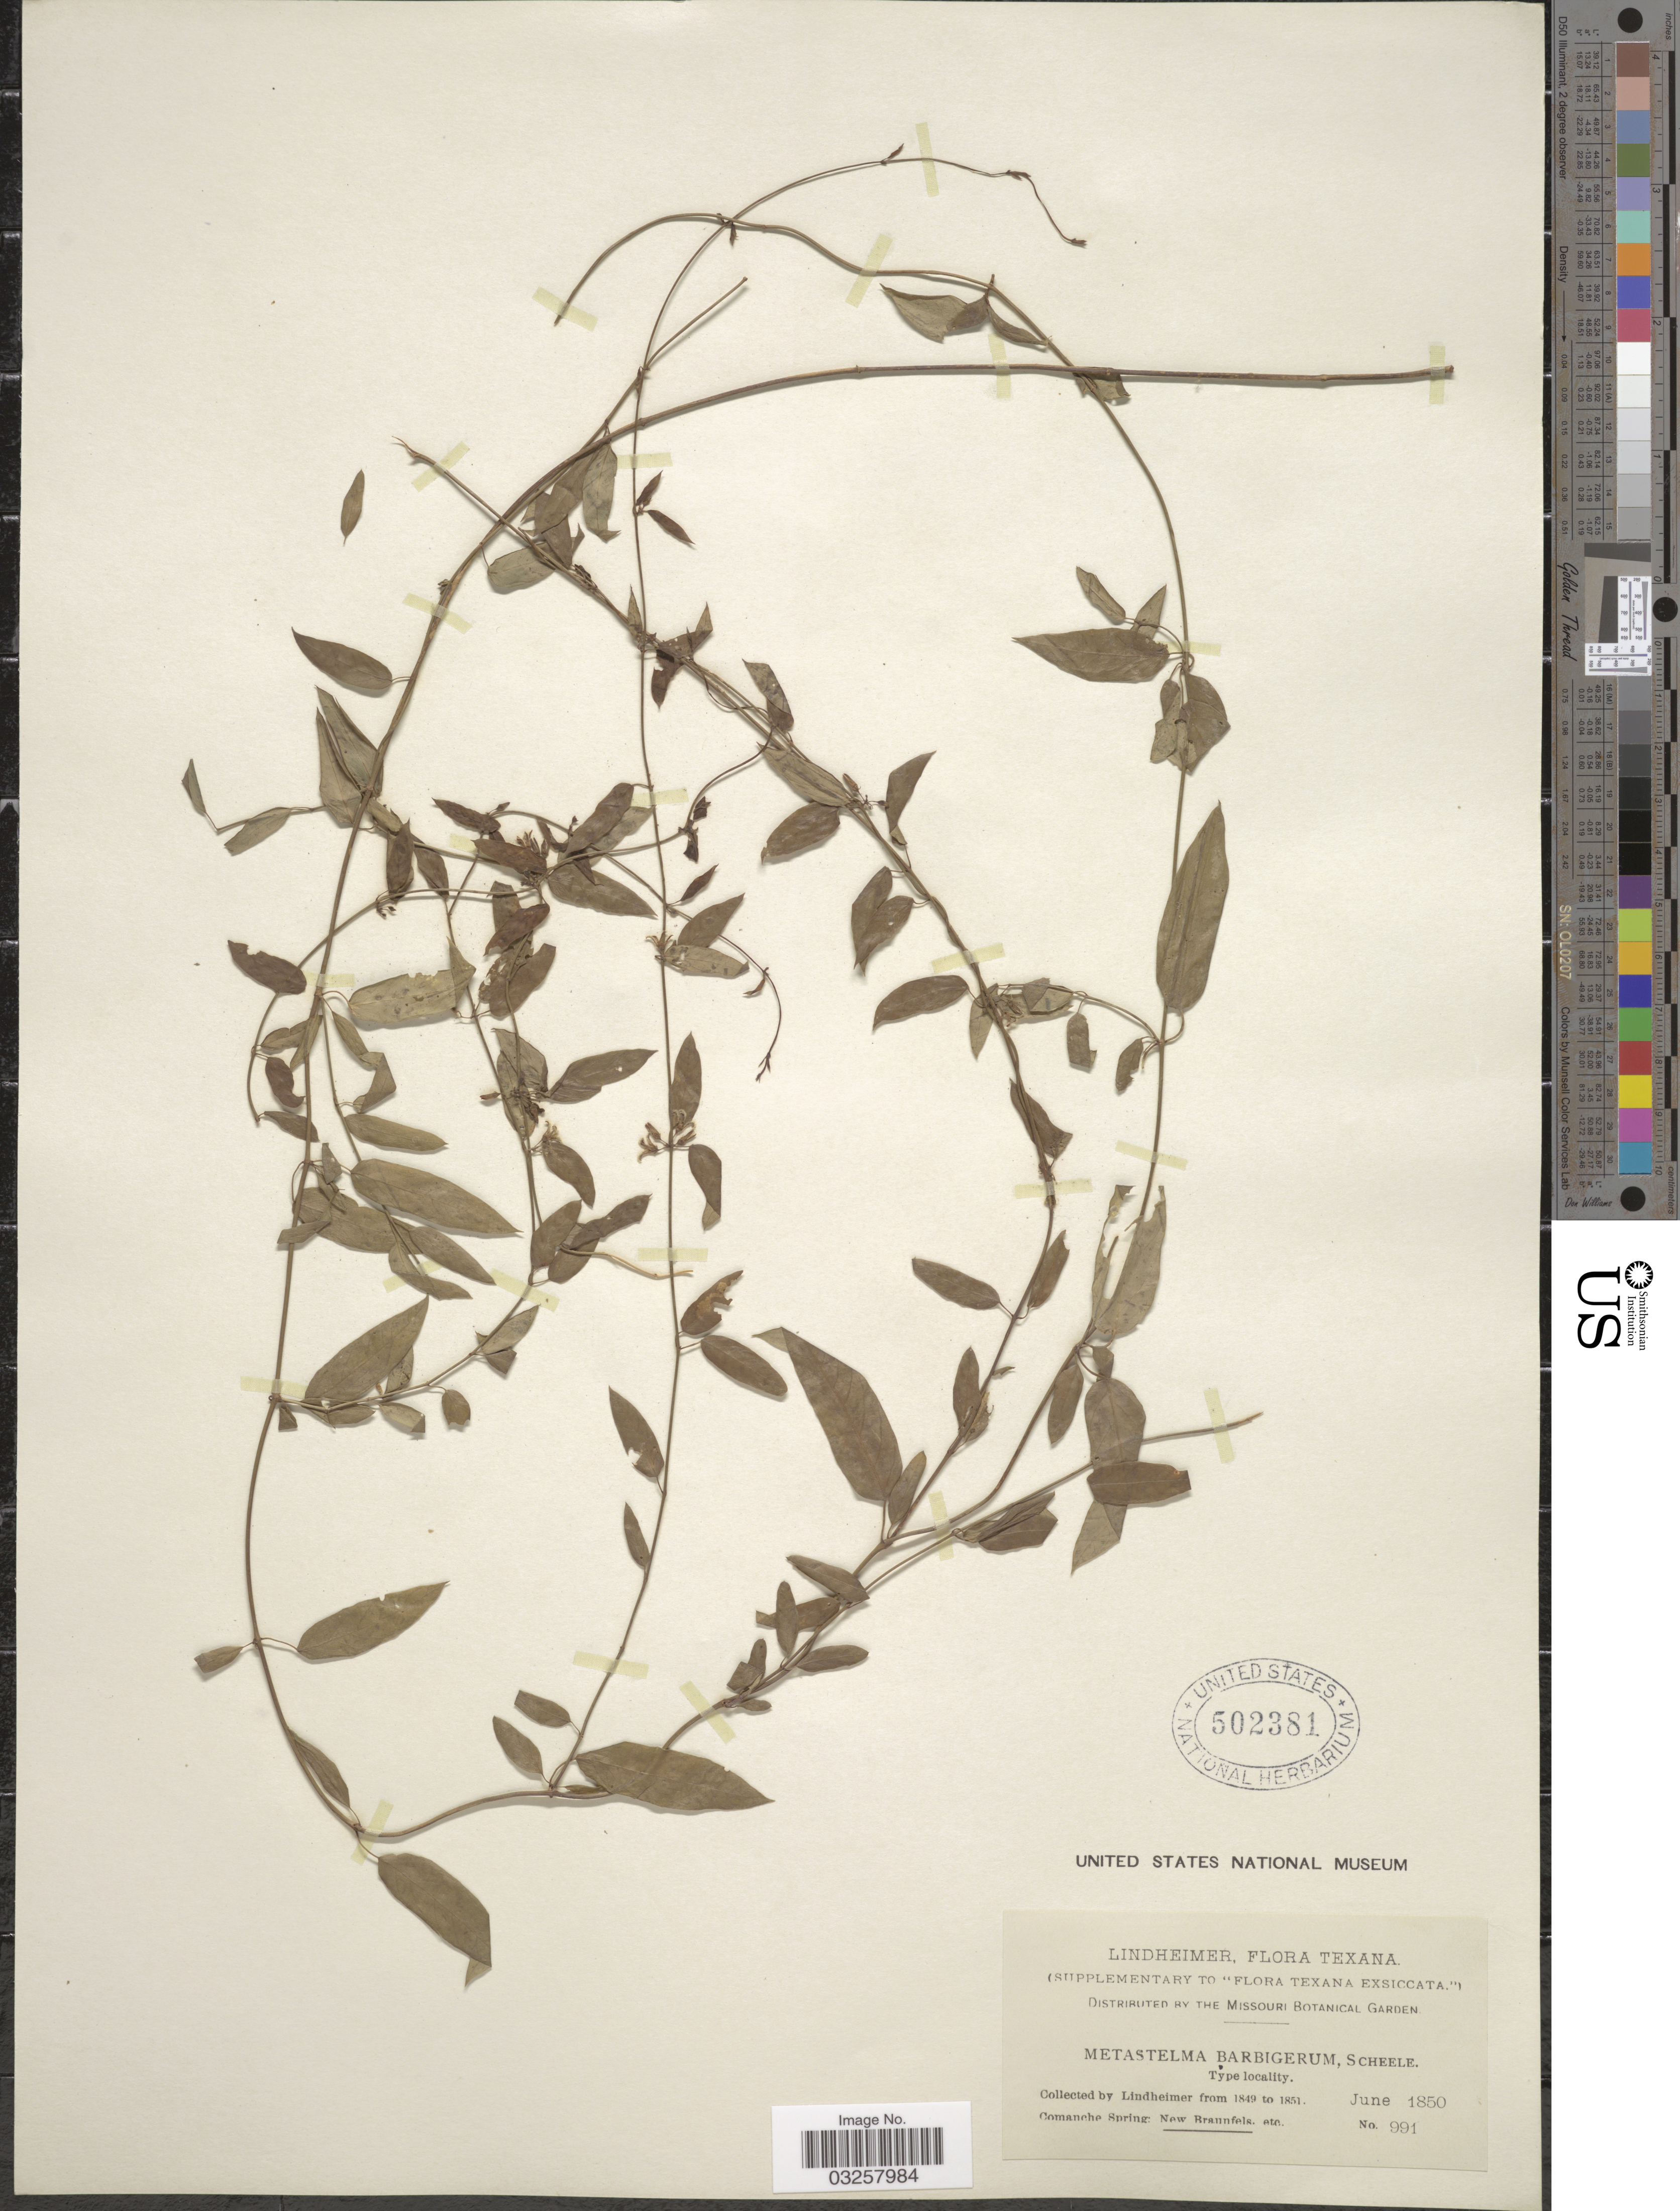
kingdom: Plantae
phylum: Tracheophyta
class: Magnoliopsida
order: Gentianales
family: Apocynaceae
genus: Metastelma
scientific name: Metastelma barbigerum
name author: Scheele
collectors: -. Lindheimer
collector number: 991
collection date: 1850-06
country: United States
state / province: Texas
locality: Comanche Spring: New Braunfels. etc.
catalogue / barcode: US 502381